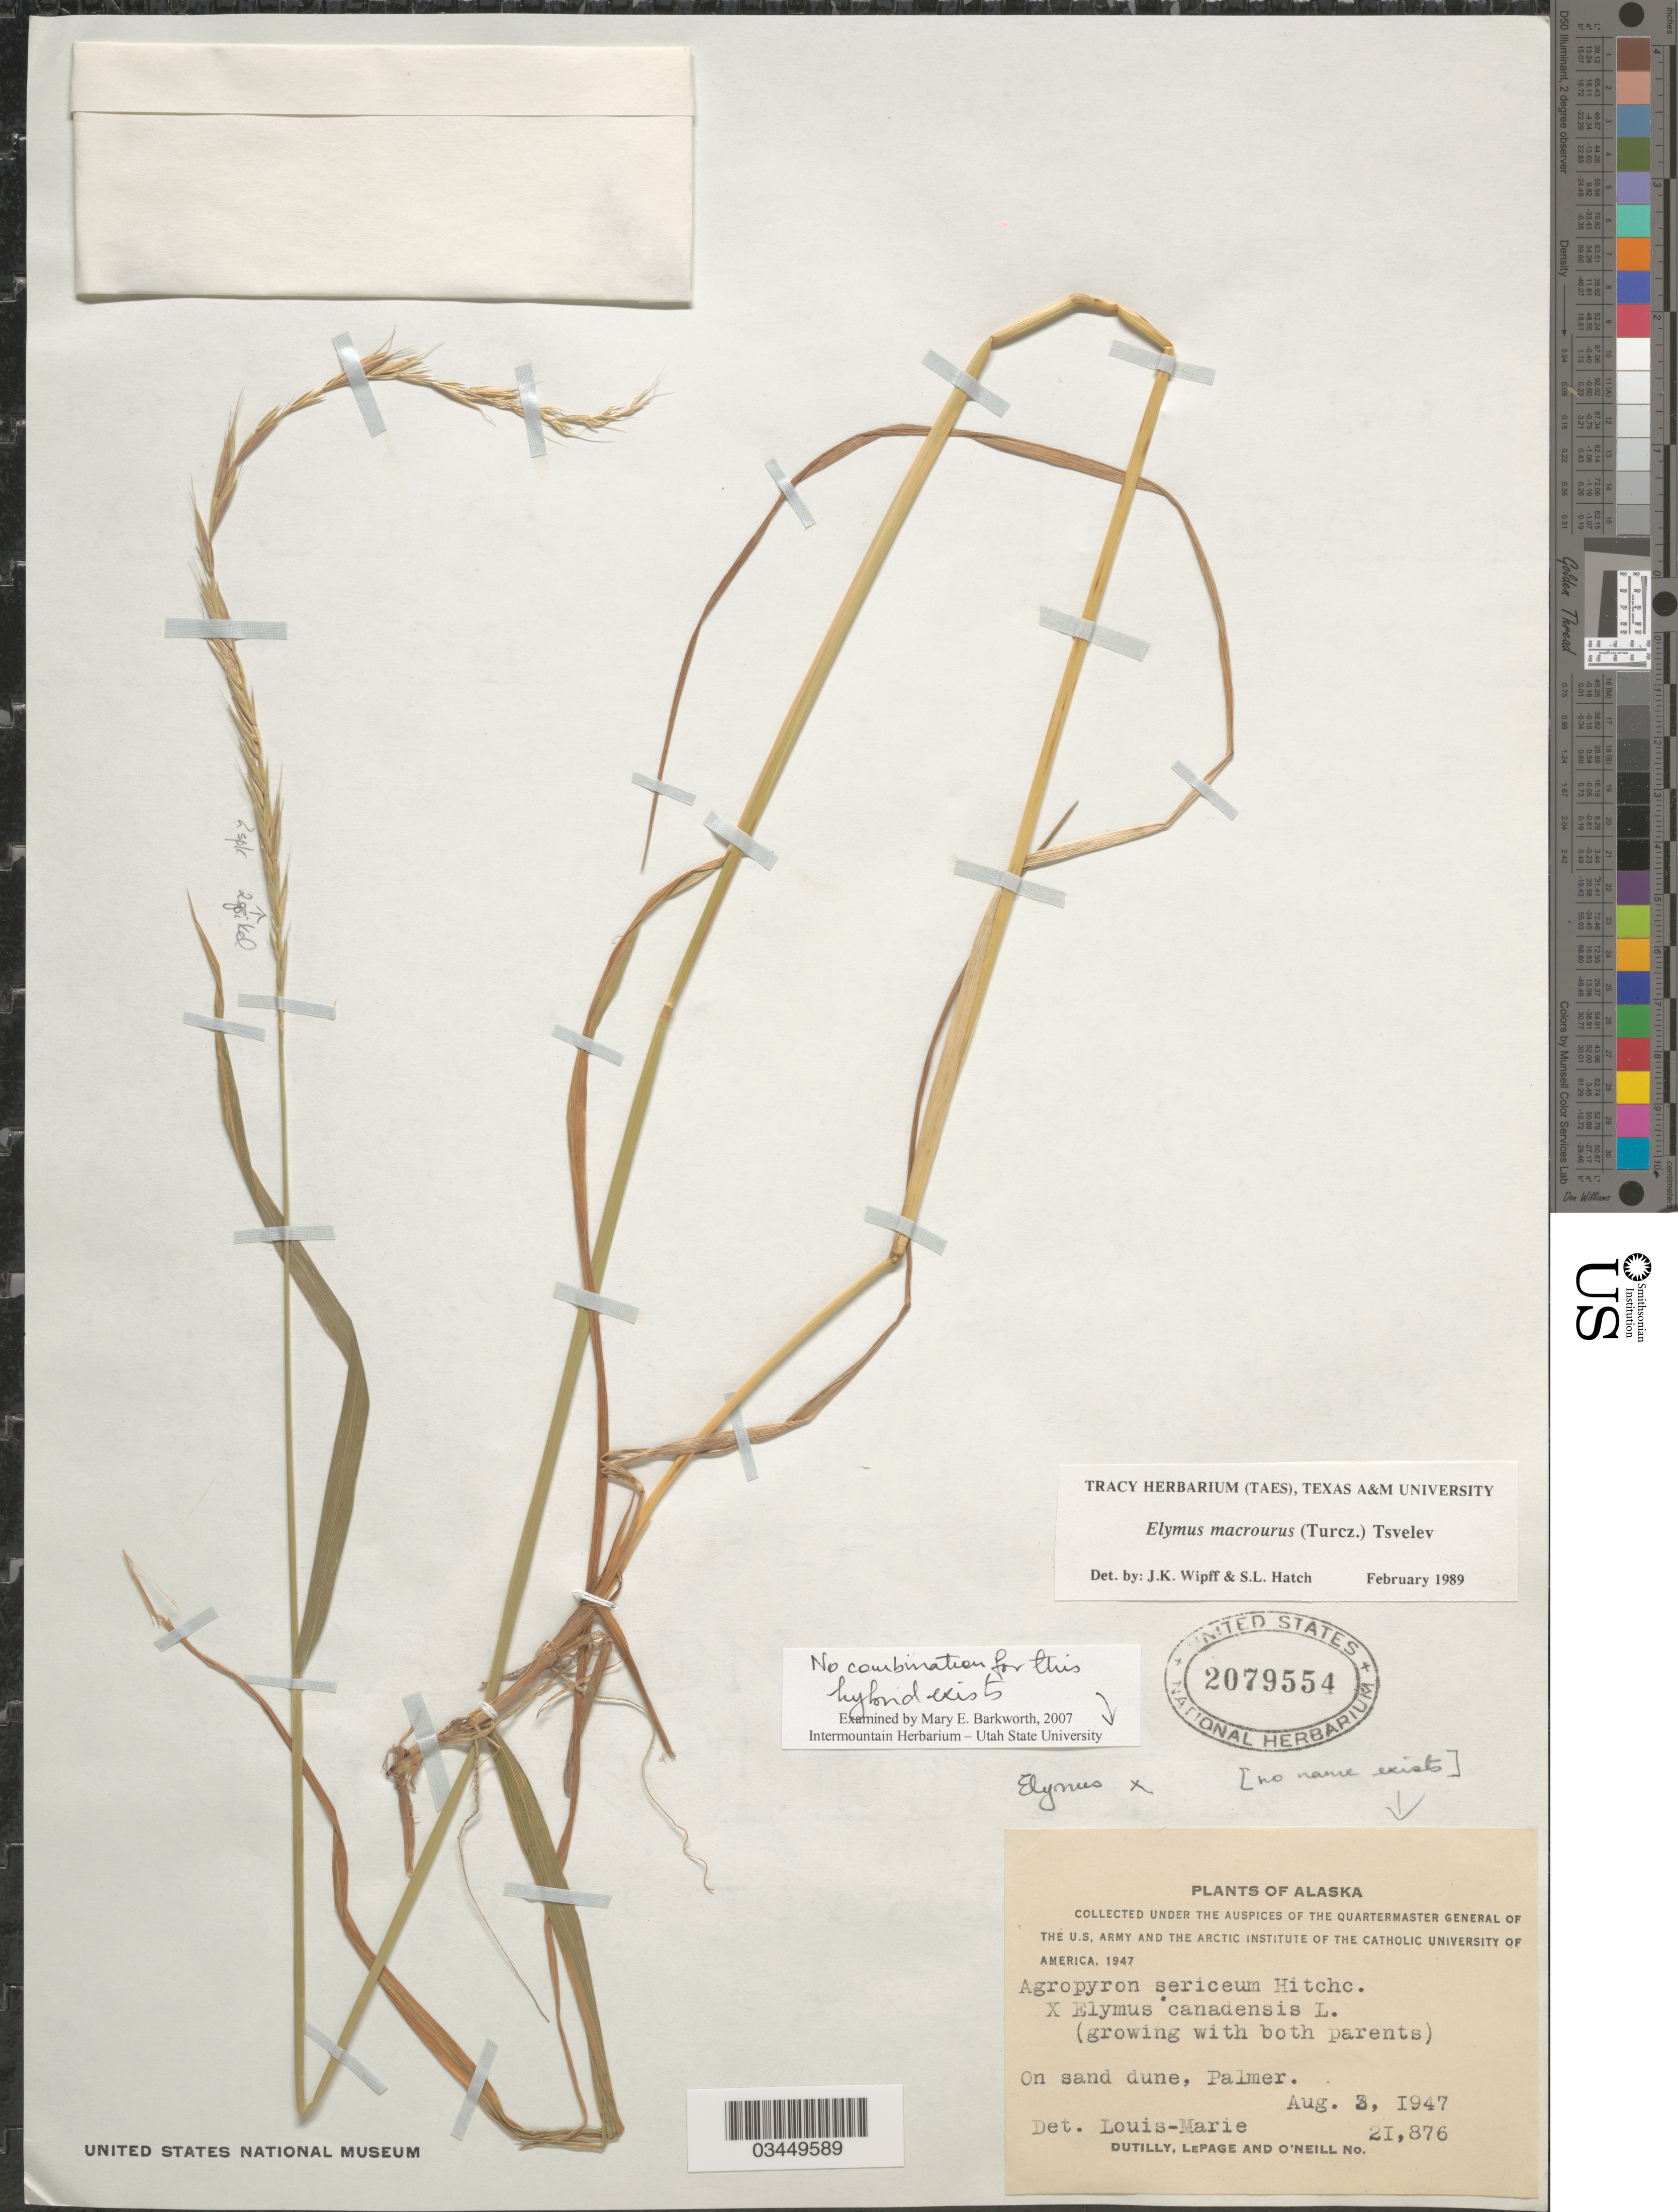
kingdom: Plantae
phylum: Tracheophyta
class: Liliopsida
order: Poales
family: Poaceae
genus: Elymus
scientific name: Elymus sp.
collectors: -. Dutilly, -. LePage & -. O'Neill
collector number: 21876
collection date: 1947-08-03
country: United States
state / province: Alaska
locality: On sand dune, Palmer.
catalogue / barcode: US 2079554